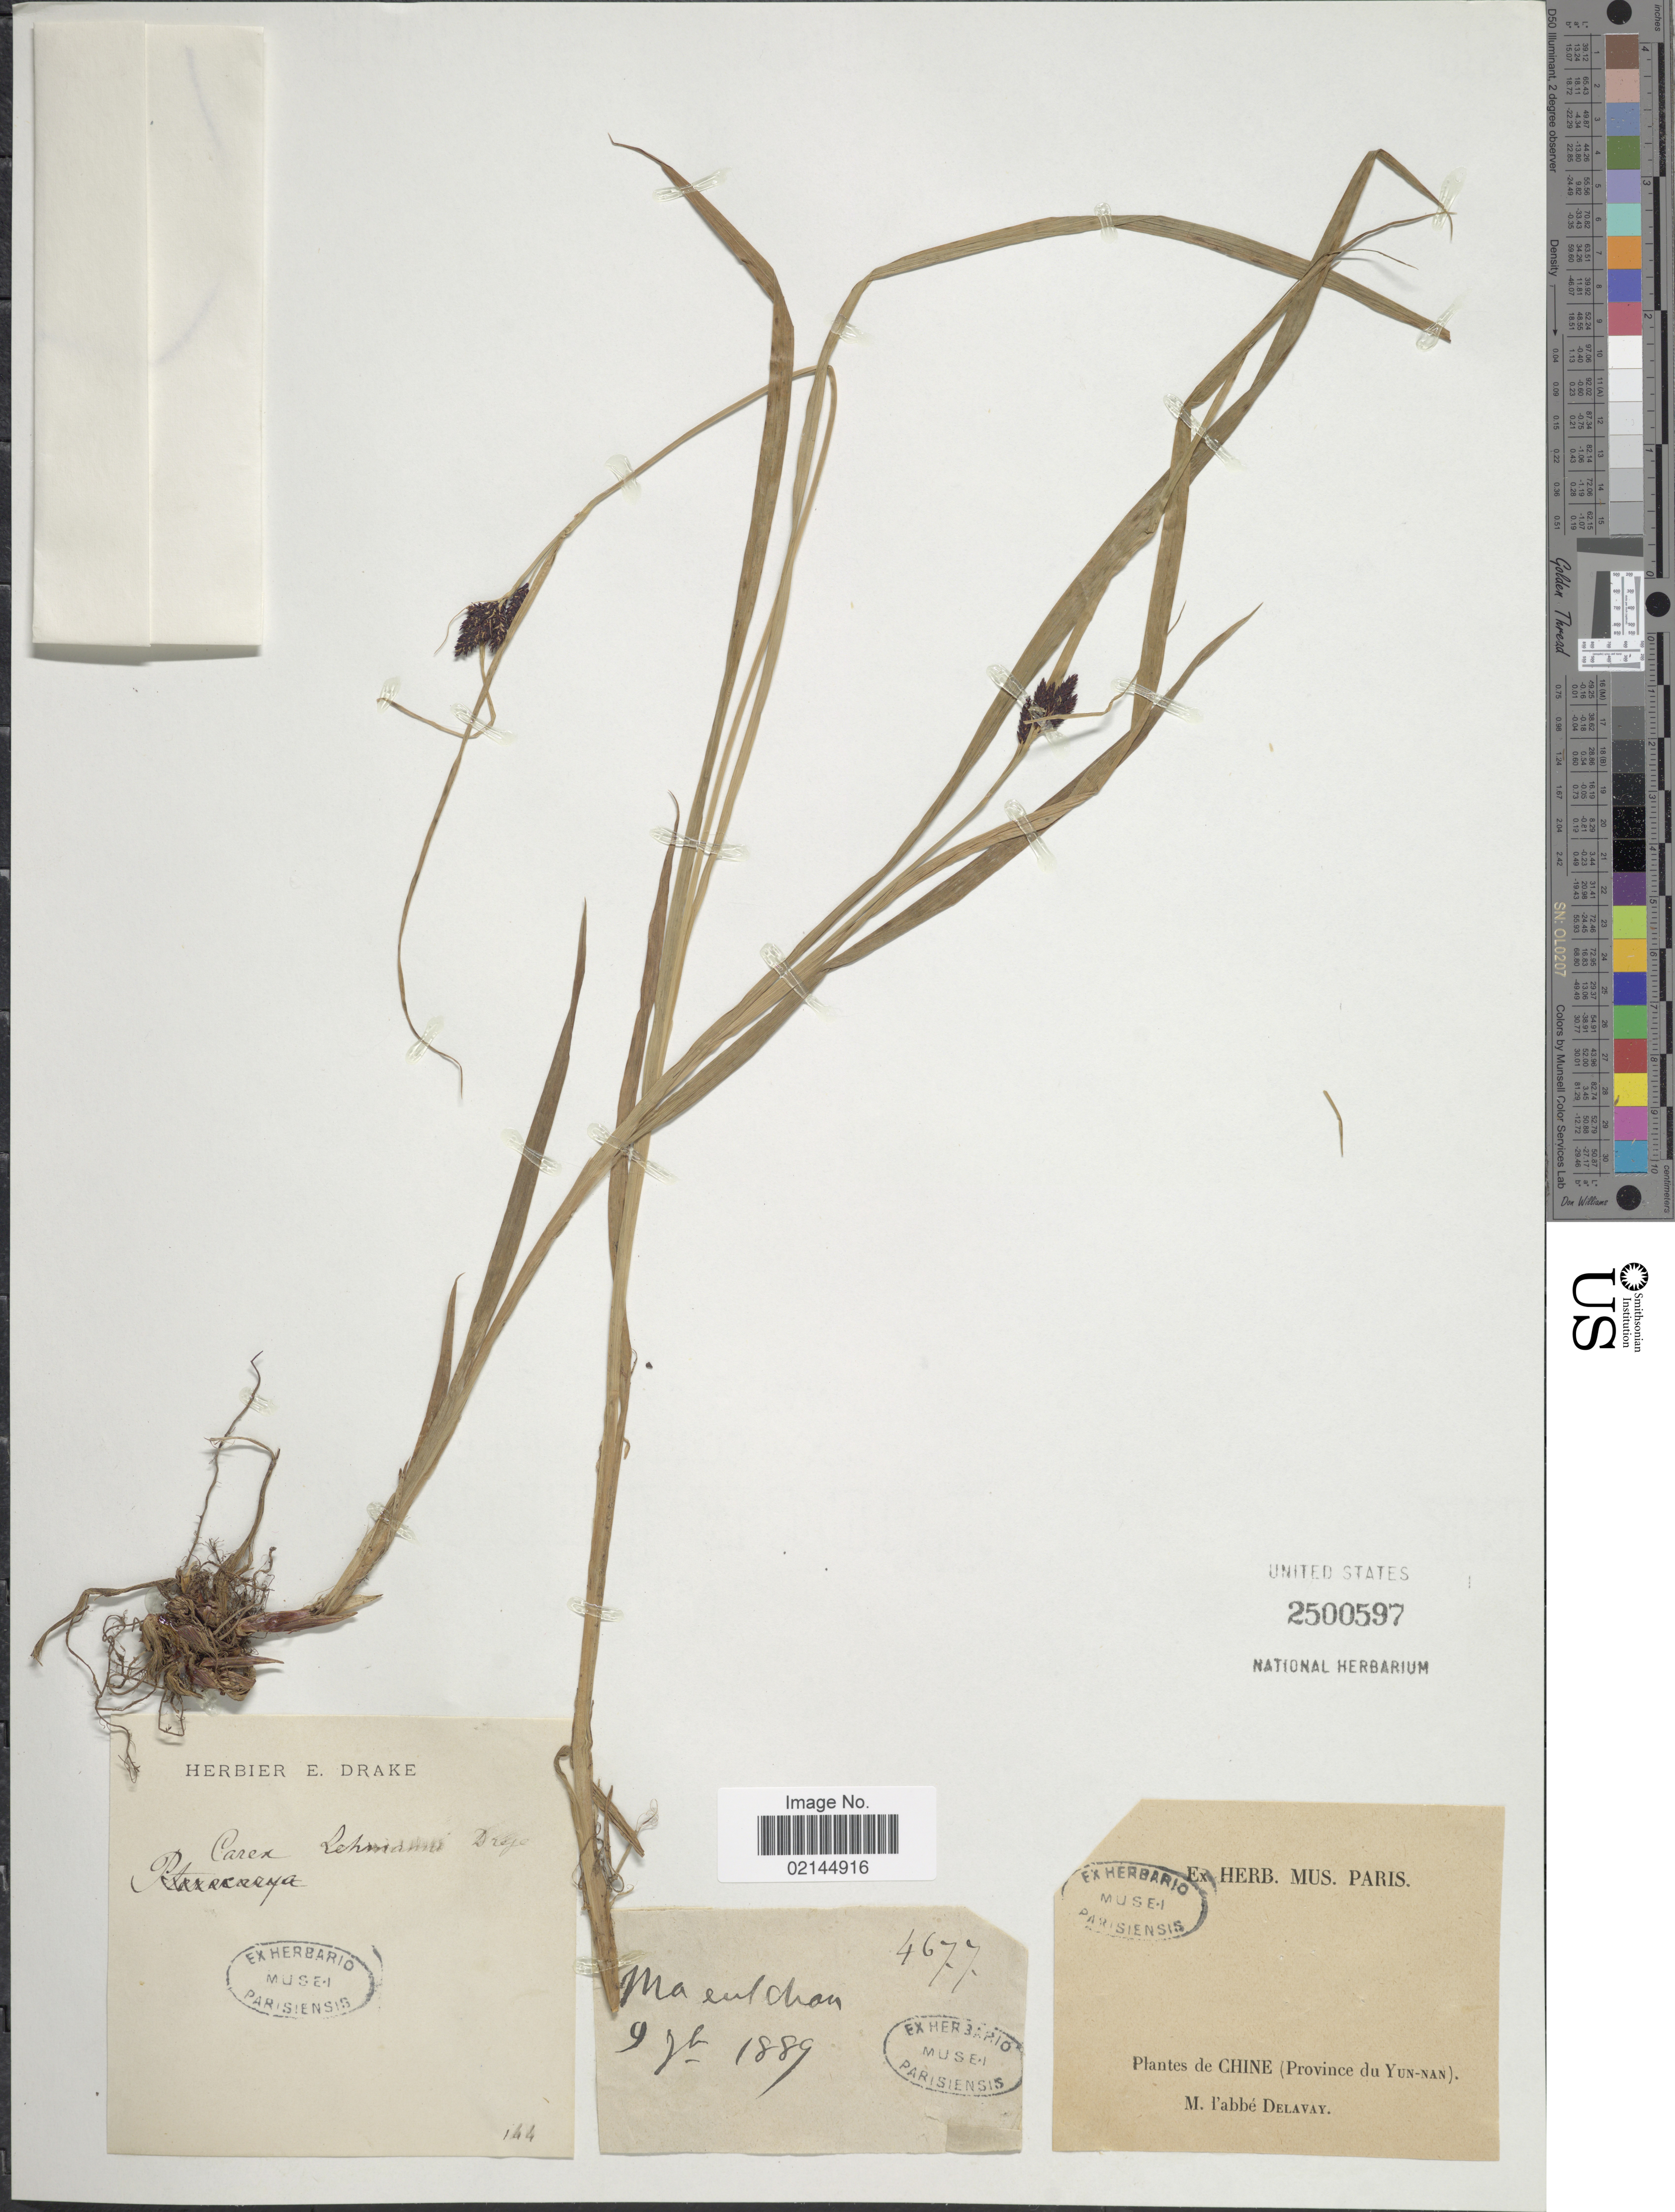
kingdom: Plantae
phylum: Tracheophyta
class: Liliopsida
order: Poales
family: Cyperaceae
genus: Carex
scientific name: Carex lehmannii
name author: Drejer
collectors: P. Delavay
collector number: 4677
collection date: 1889-09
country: China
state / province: Yunnan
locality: Plantes de Chine (Province du Yun-Nan)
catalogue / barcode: US 2500597